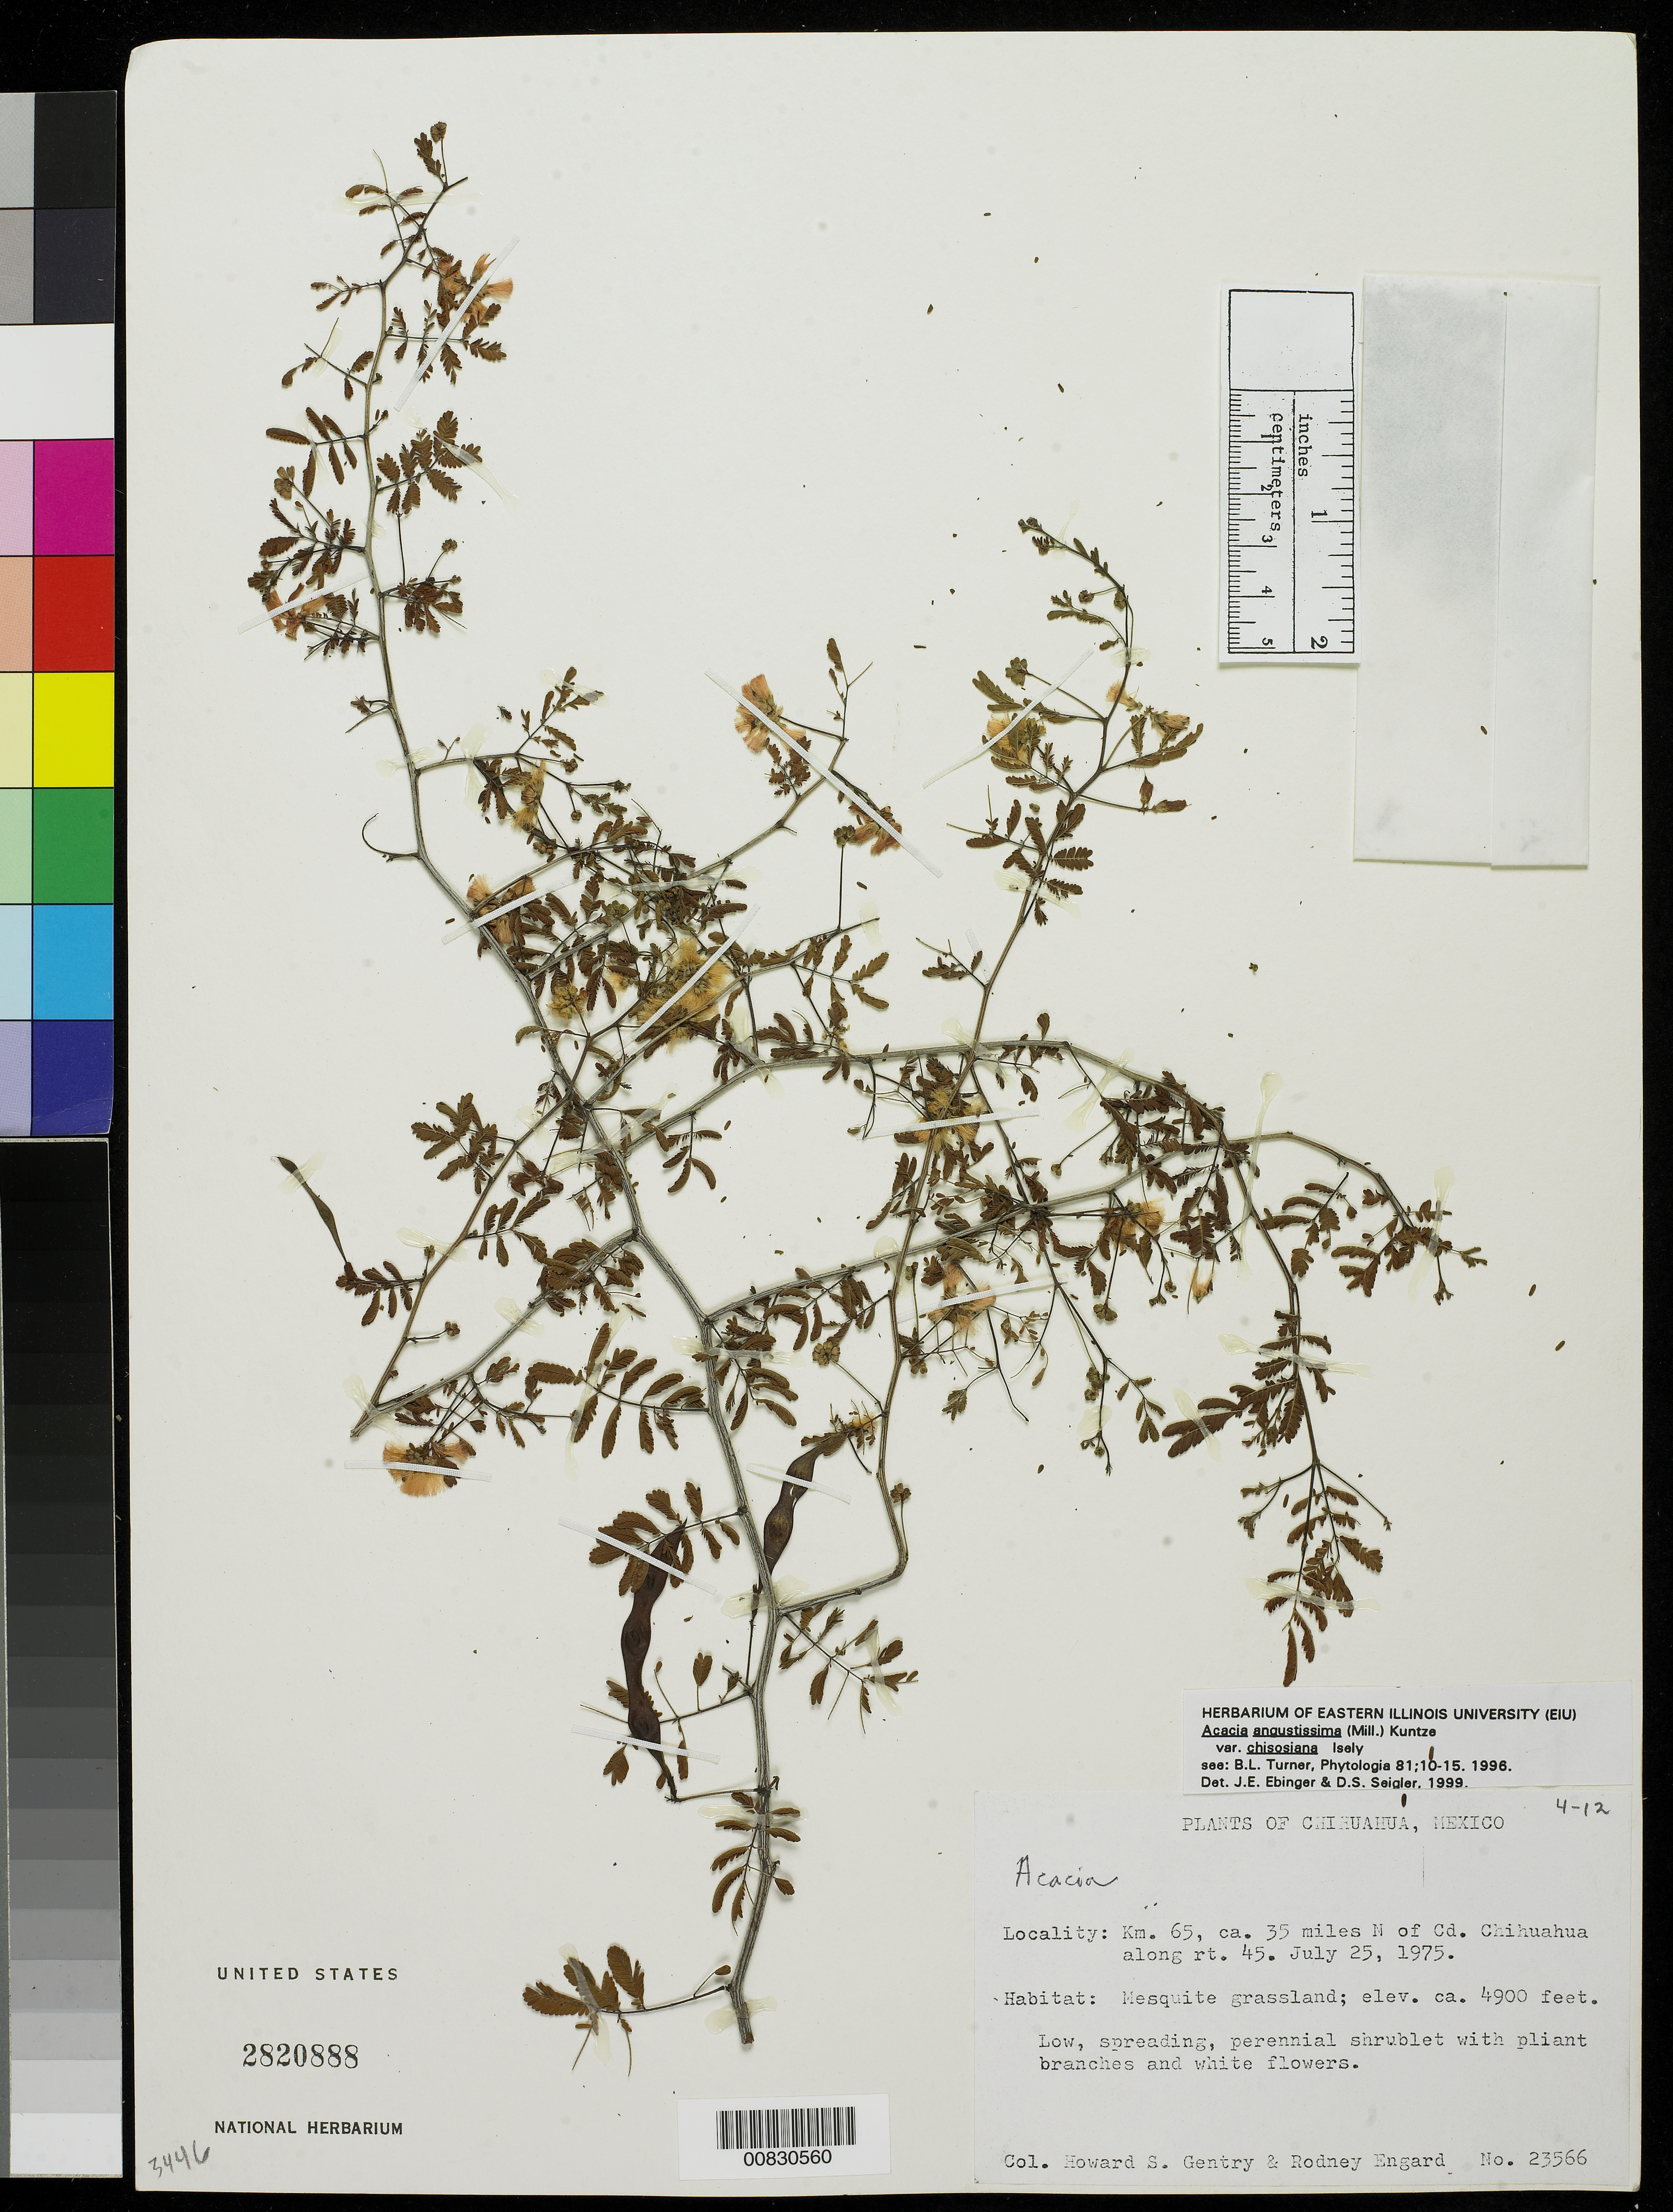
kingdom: Plantae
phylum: Tracheophyta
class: Magnoliopsida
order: Fabales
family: Fabaceae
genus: Acaciella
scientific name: Acaciella angustissima var. texensis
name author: (Nutt. ex Torr. & A. Gray) L. Rico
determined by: Strong, M. T., (US), Smithsonian Institution - National Museum of Natural History (UNITED STATES)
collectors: H. S. Gentry & R. Engard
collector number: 23566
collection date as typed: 25 Jul 1975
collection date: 1975-07-25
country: Mexico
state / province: Chihuahua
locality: Km. 65, ca. 35 miles N of Cd. Chihuahua along rt. 45.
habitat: Mesquite grassland.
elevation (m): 1494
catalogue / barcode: US 2820888